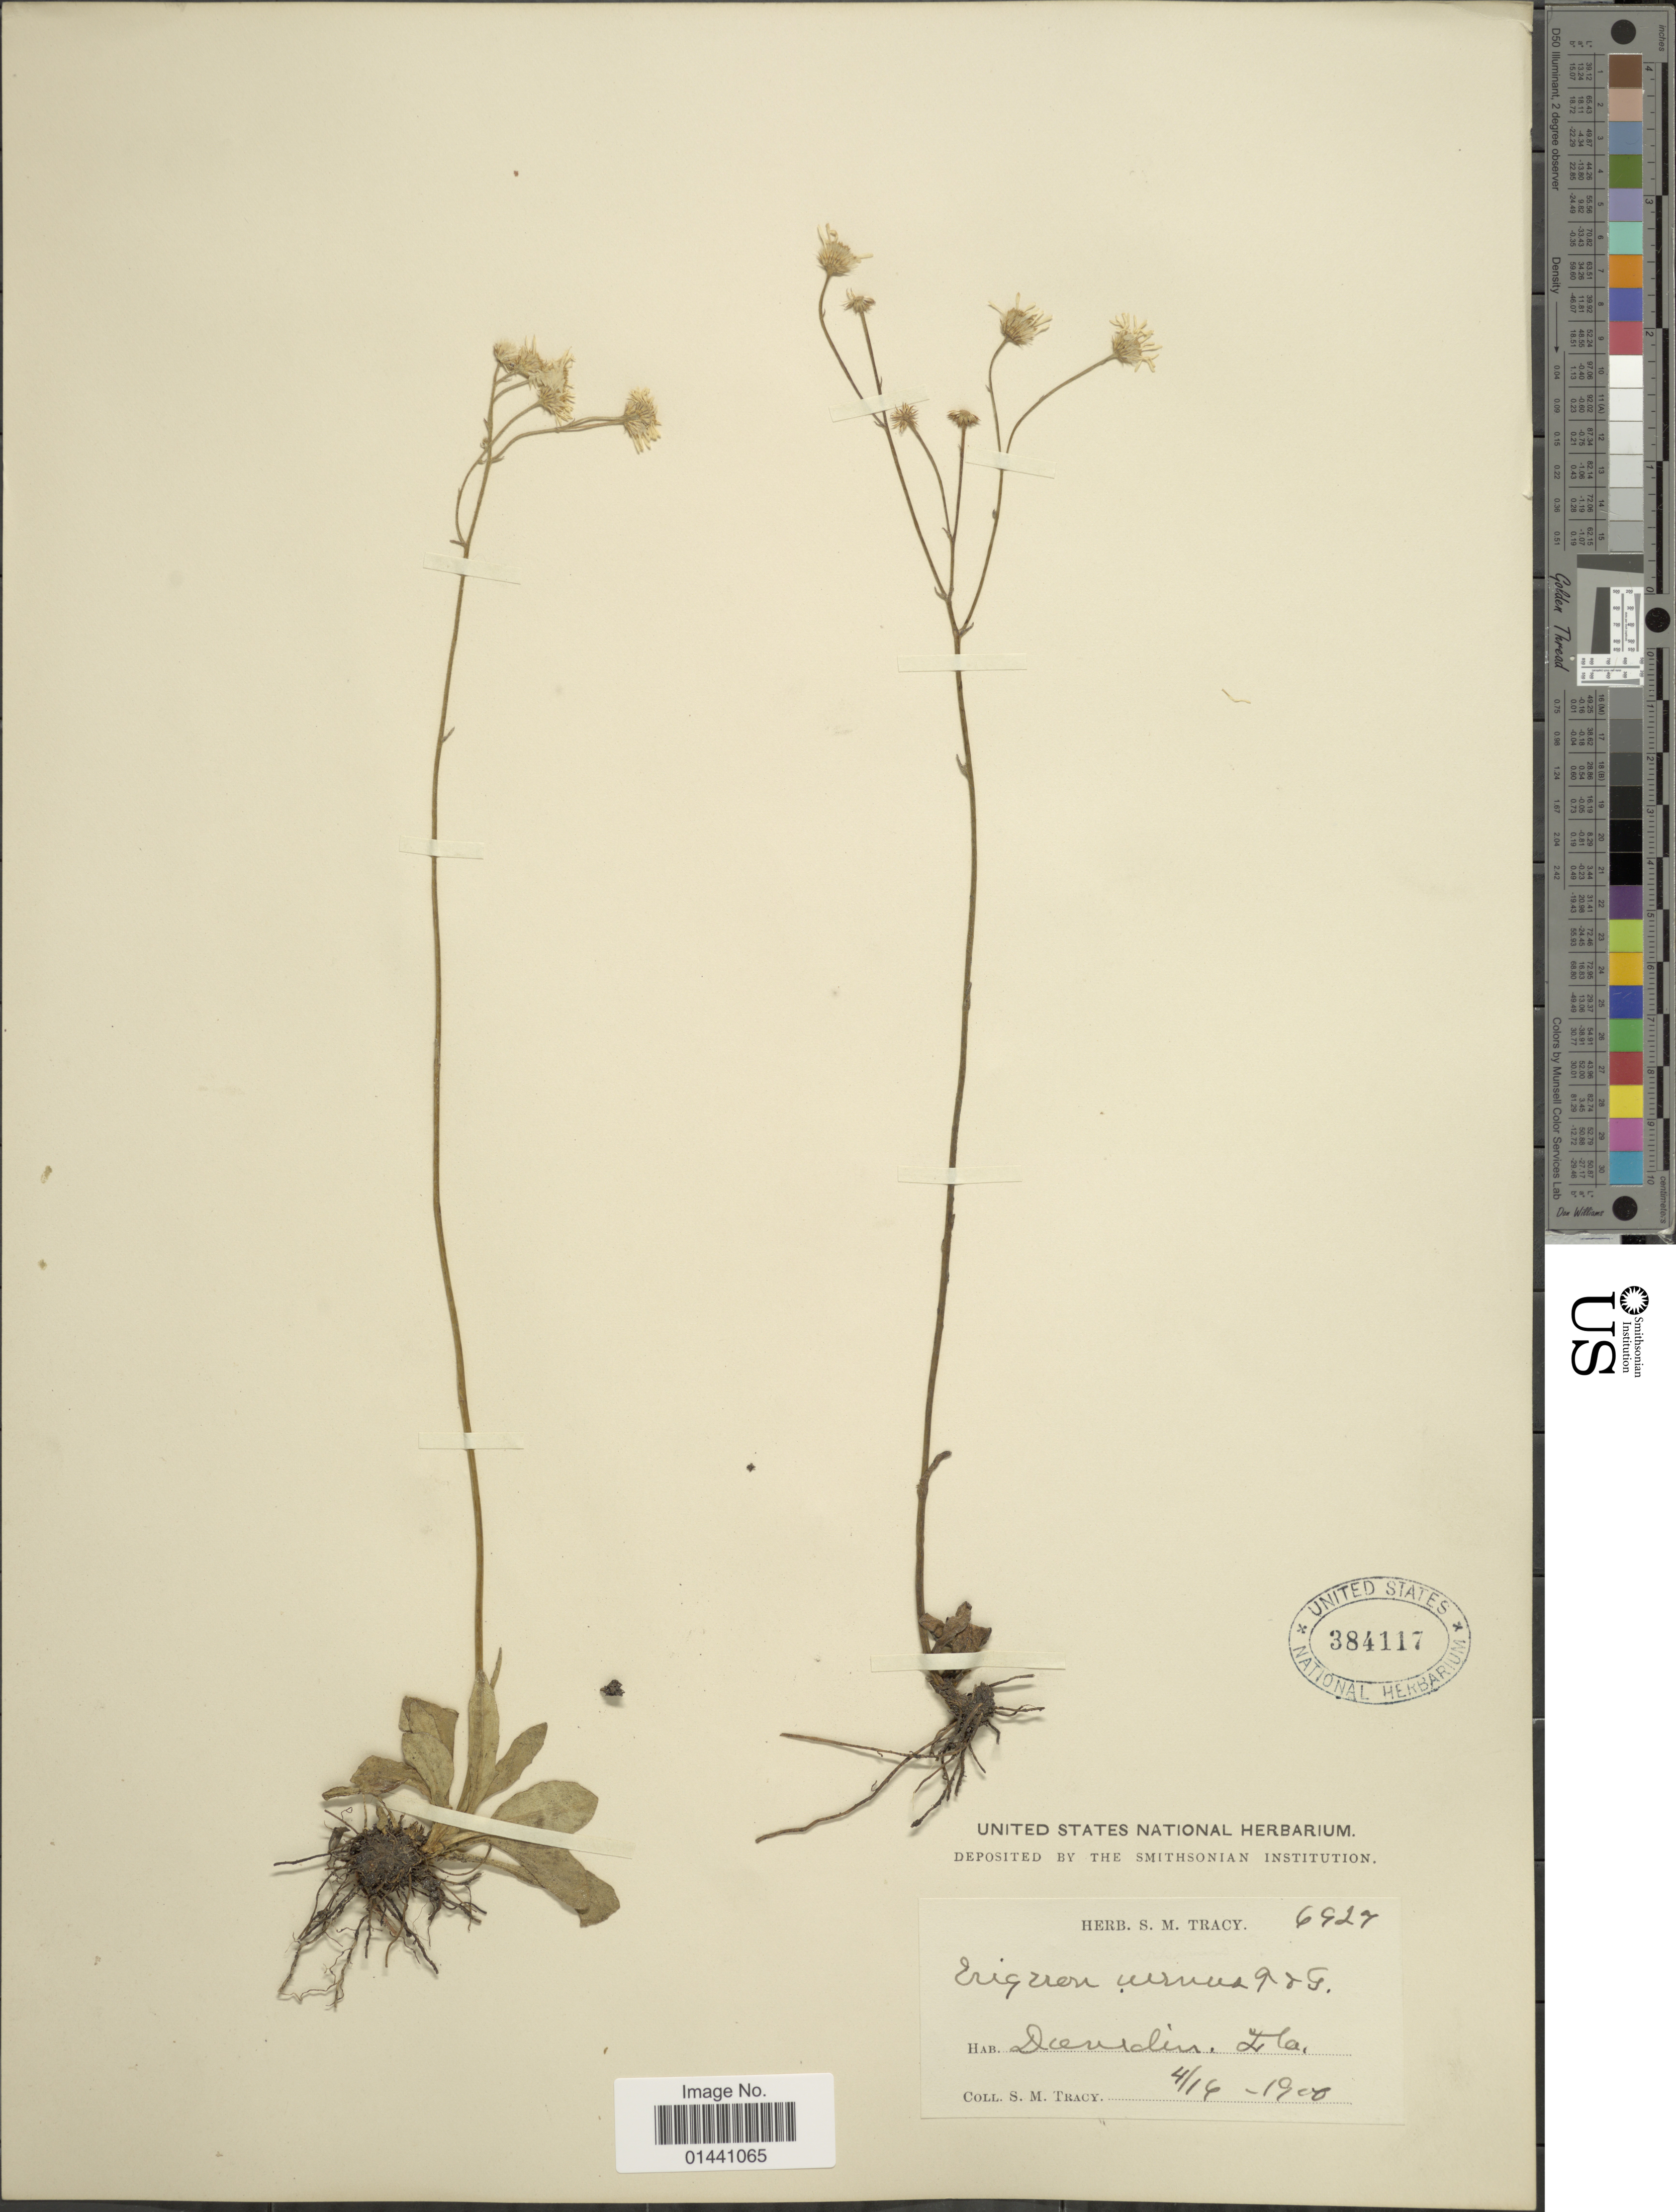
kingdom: Plantae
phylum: Tracheophyta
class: Magnoliopsida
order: Asterales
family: Asteraceae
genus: Erigeron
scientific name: Erigeron vernus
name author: (L.) Torr. & A. Gray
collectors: S. M. Tracy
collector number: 6927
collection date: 1900-04-16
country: United States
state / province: Florida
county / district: Pinellas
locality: Dunedin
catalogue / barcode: US 384117